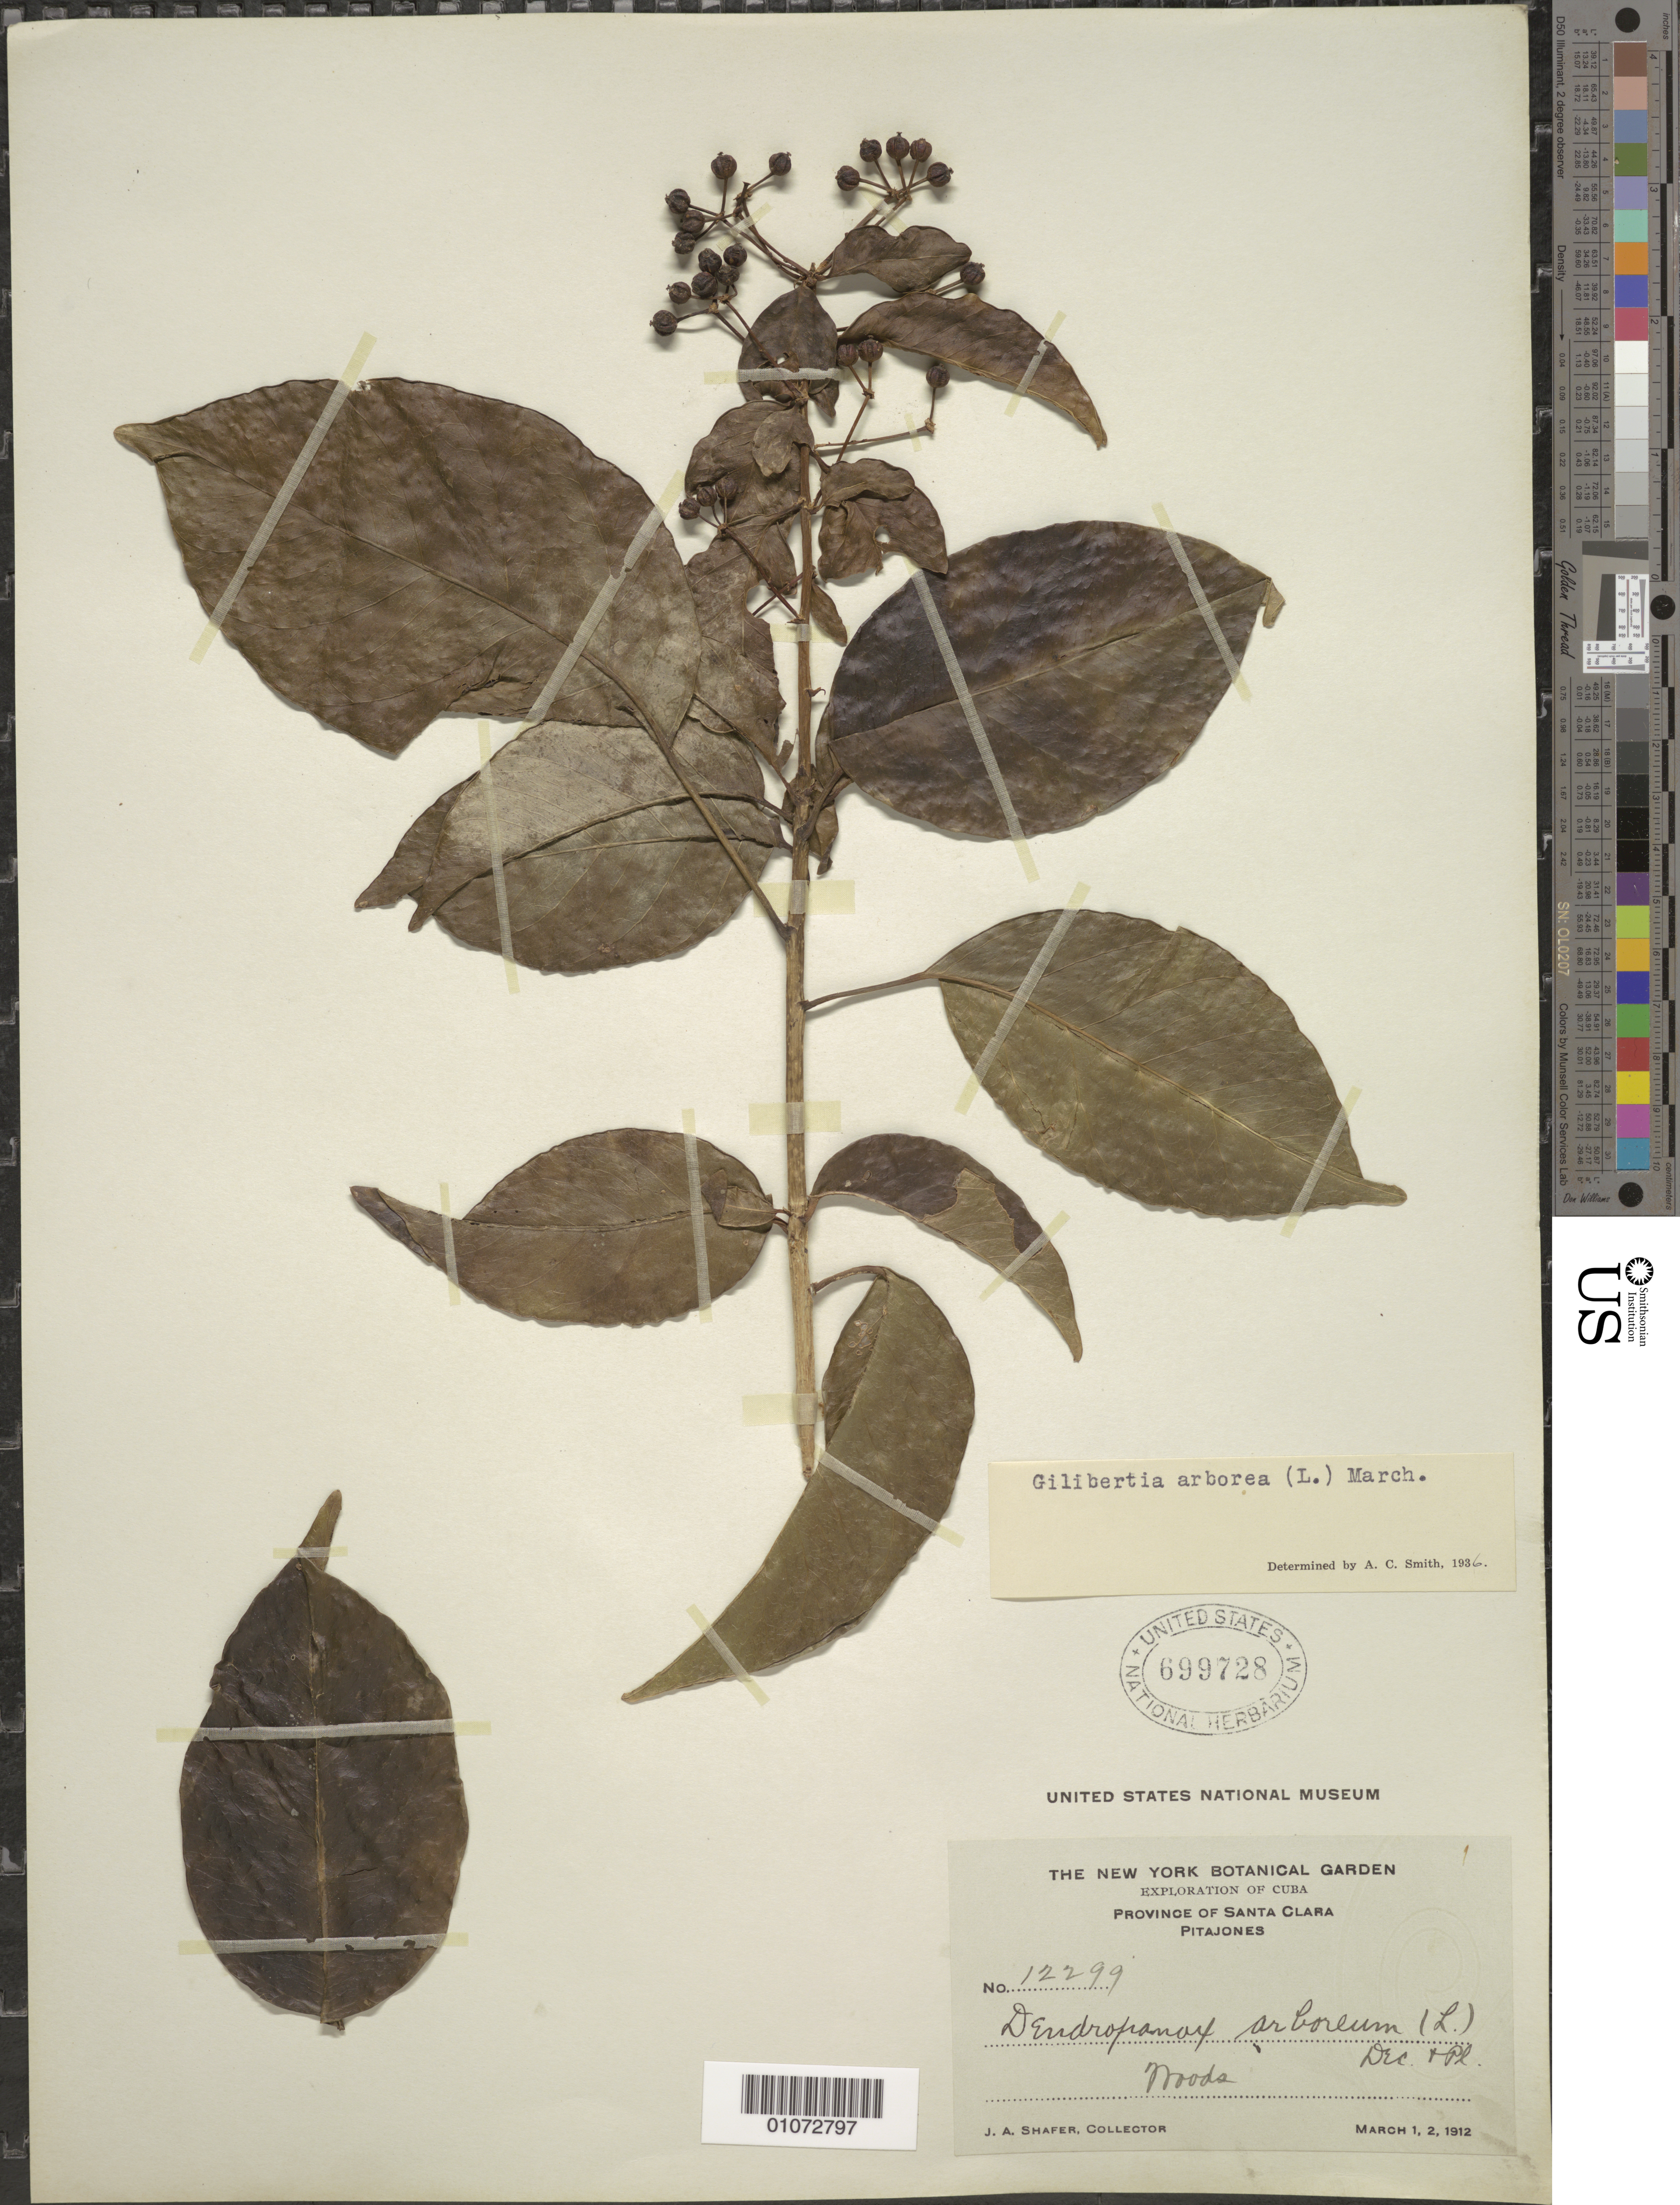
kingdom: Plantae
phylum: Tracheophyta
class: Magnoliopsida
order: Apiales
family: Araliaceae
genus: Dendropanax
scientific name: Dendropanax arboreus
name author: (L.) Decne. & Planch.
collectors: J. A. Shafer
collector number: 12299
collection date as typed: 01 Mar 1912 and 02 Mar 1912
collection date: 1912-03-01,1912-03-02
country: Cuba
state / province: Villa Clara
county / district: Santa Clara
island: Cuba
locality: Pitajones, woods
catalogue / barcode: US 699728